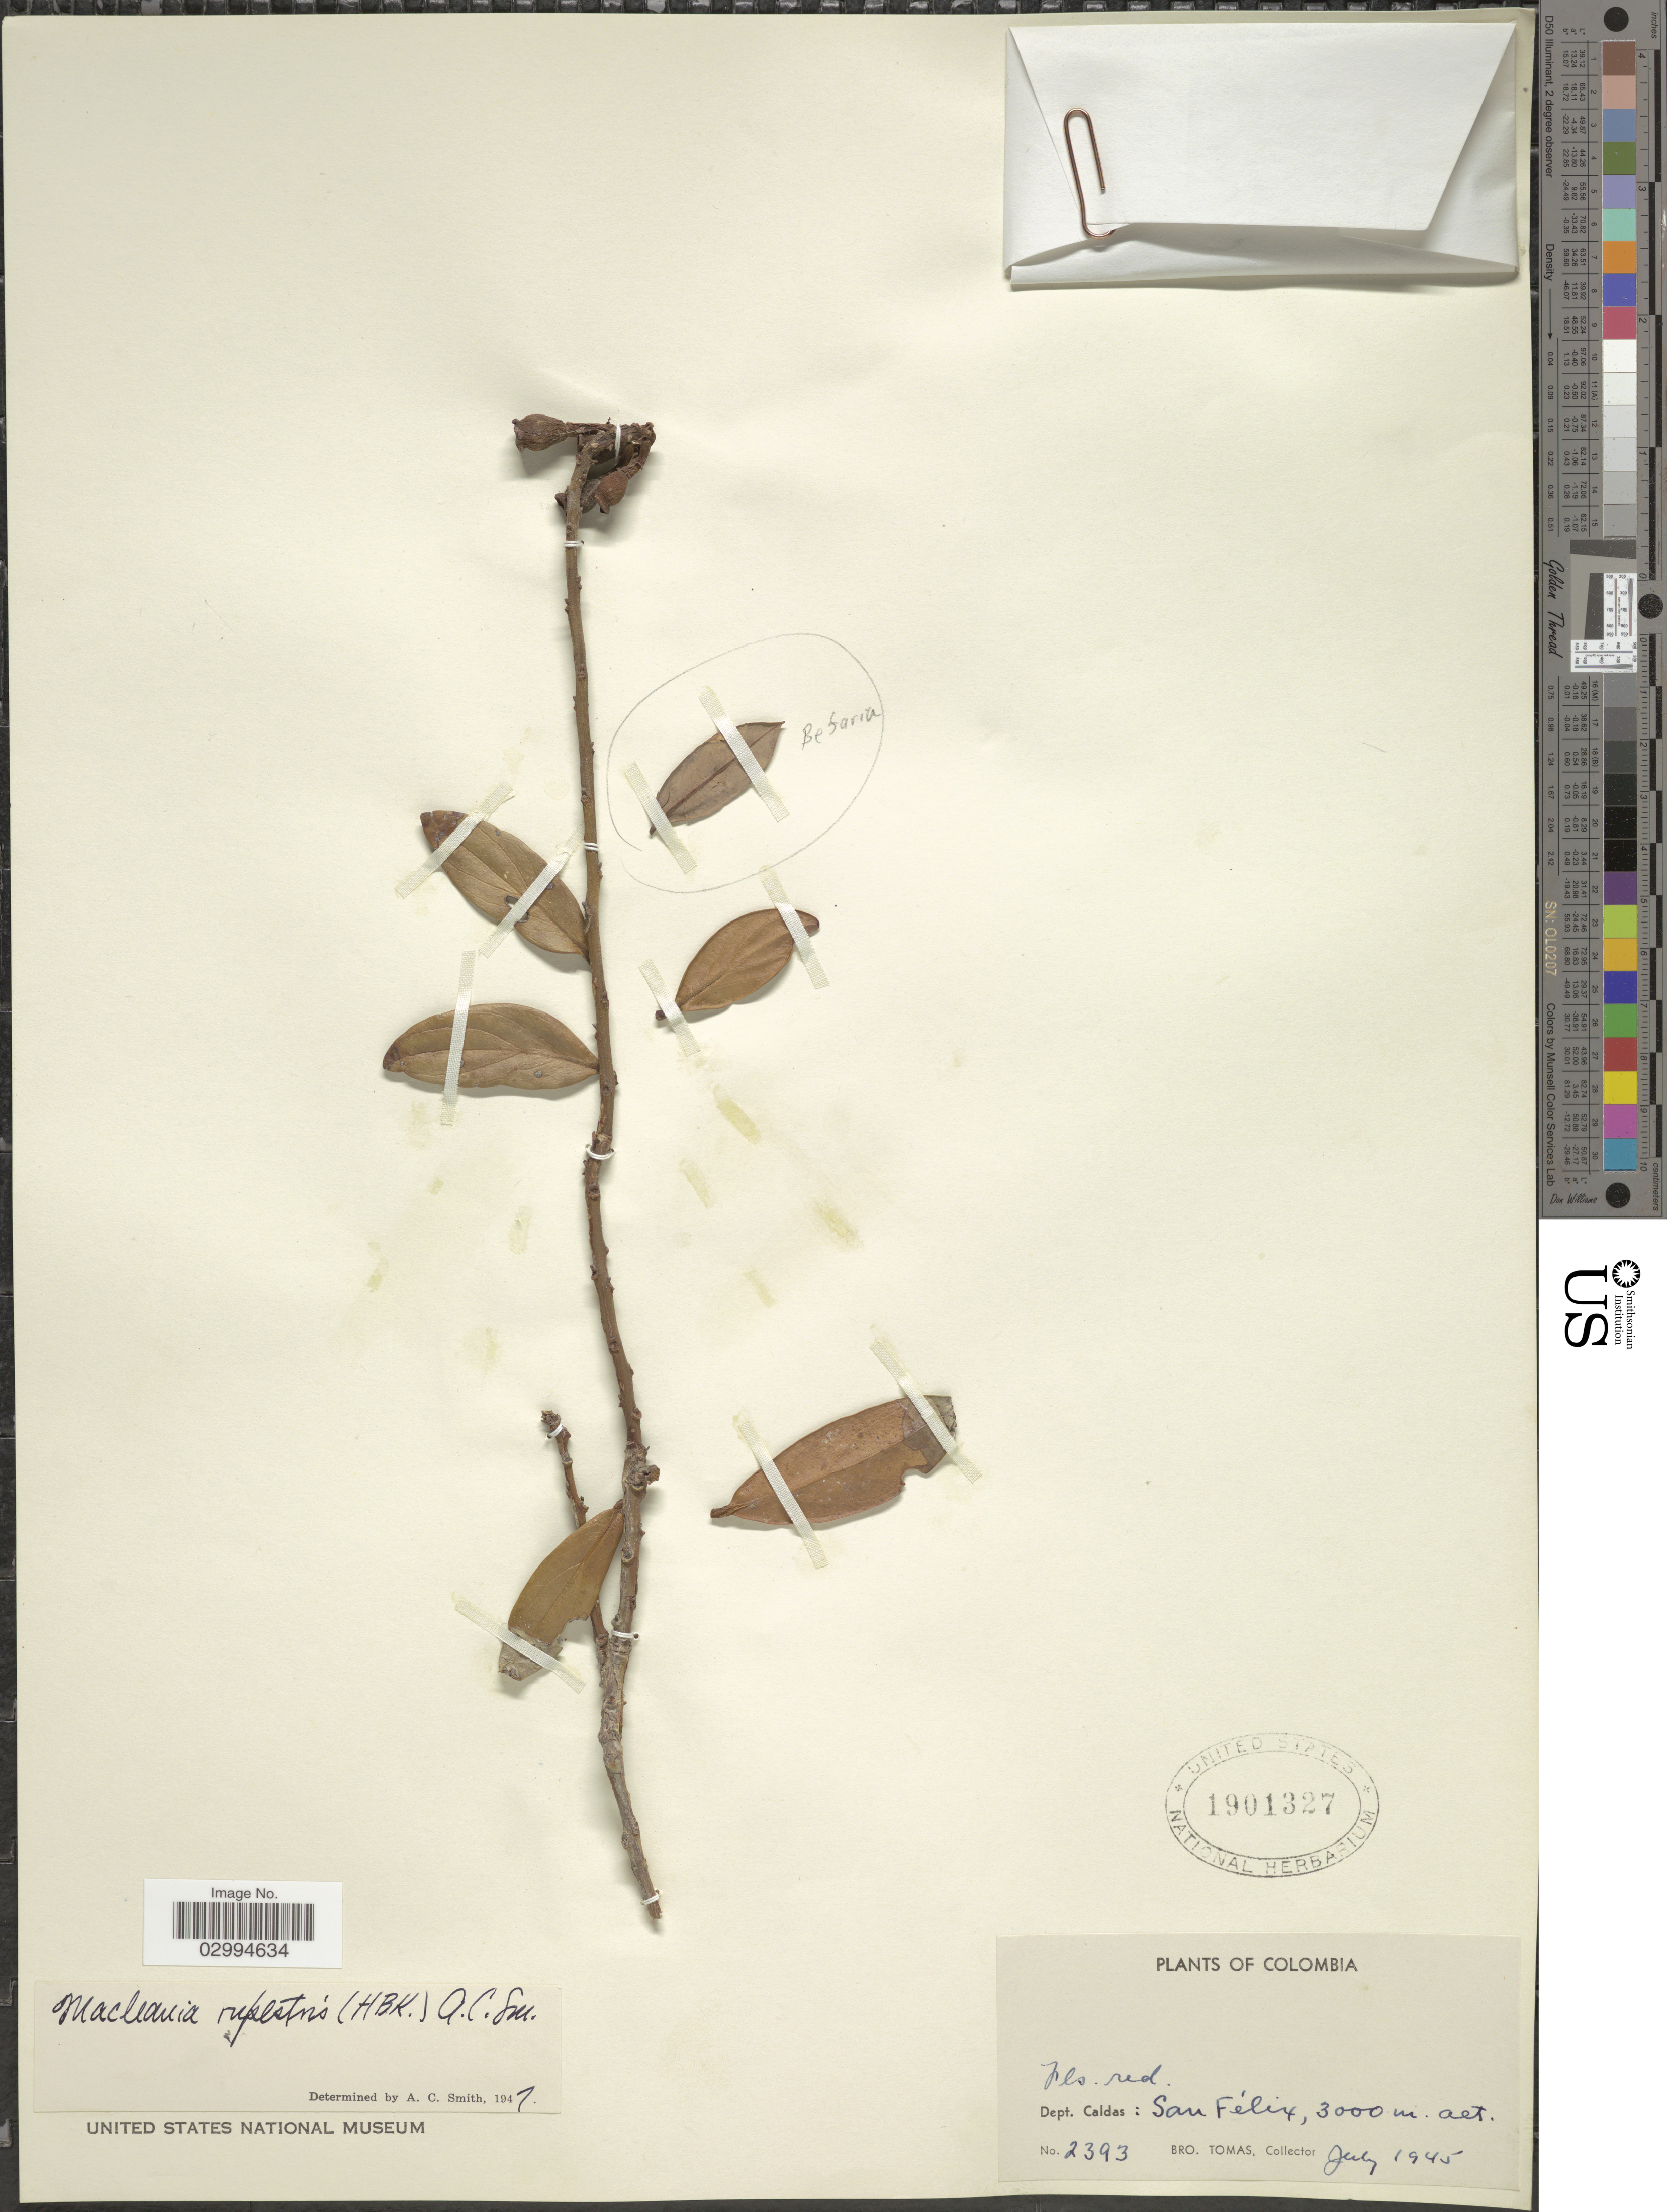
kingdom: Plantae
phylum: Tracheophyta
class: Magnoliopsida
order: Ericales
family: Ericaceae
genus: Macleania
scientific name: Macleania rupestris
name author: (Kunth) A.C. Sm.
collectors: B. Tomas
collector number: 2393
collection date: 1945-07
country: Colombia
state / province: Caldas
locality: Dept. Caldas: San Félix.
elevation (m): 3000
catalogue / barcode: US 1901327